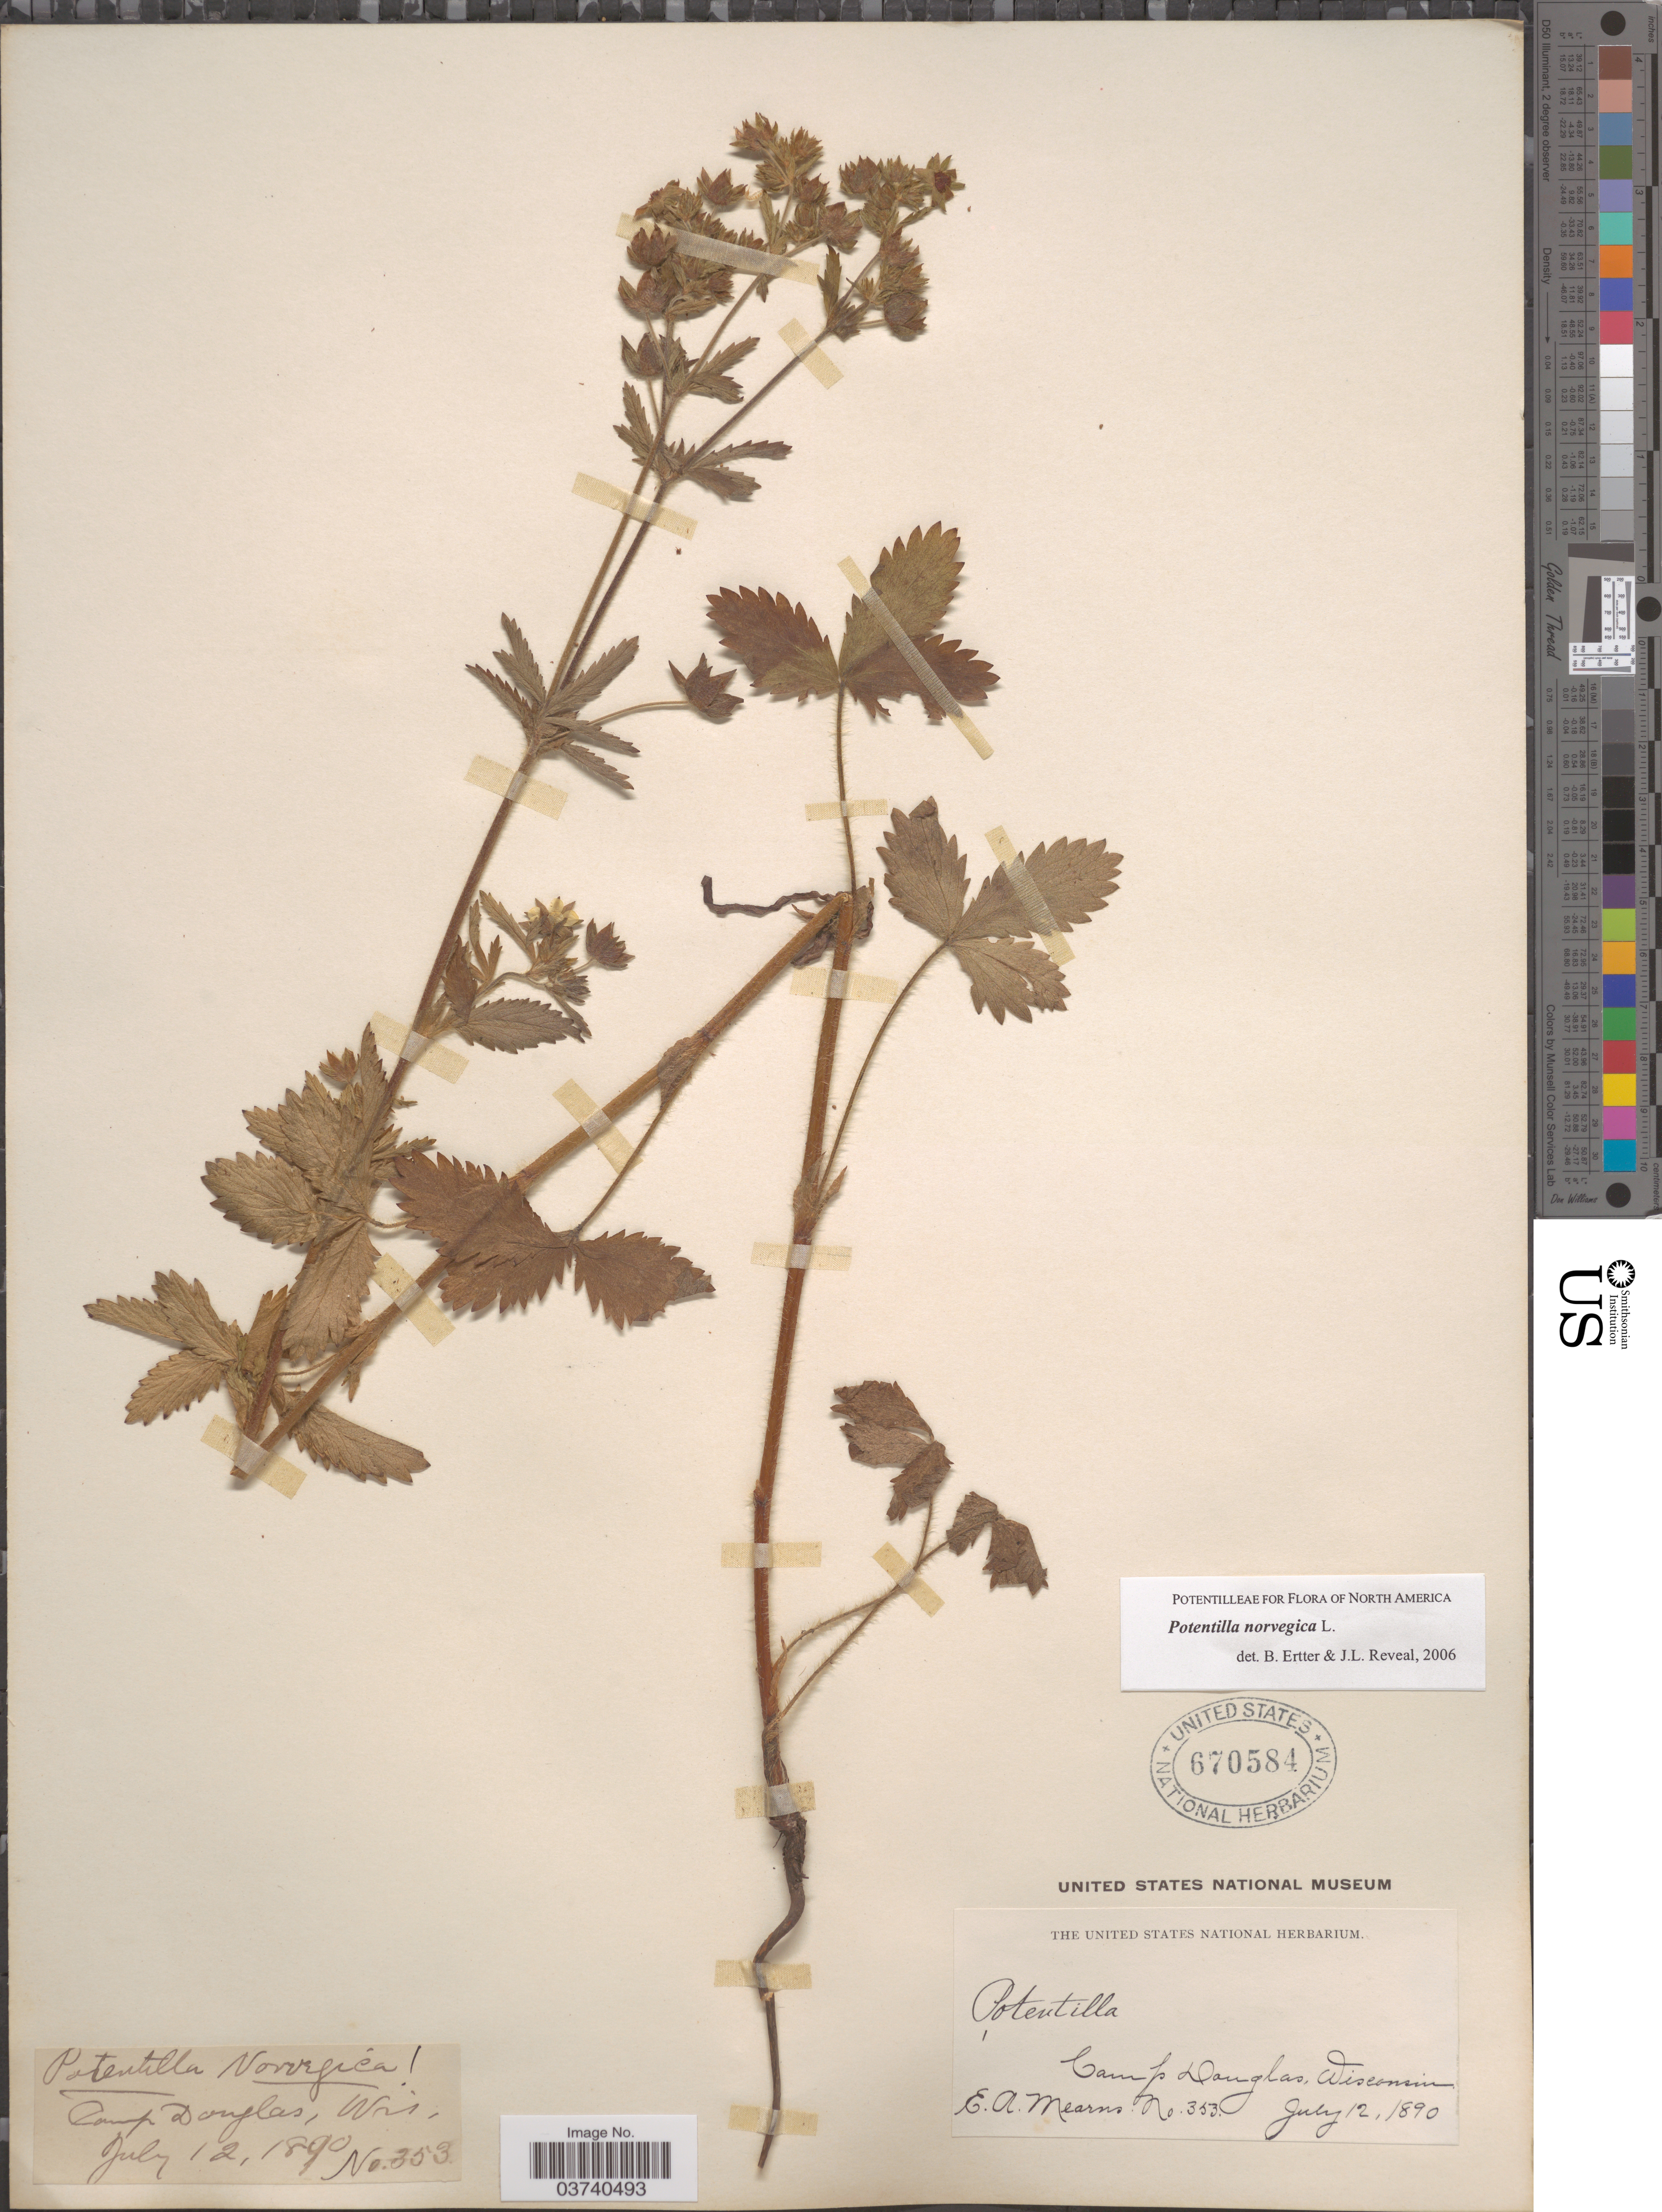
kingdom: Plantae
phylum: Tracheophyta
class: Magnoliopsida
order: Rosales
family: Rosaceae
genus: Potentilla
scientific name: Potentilla norvegica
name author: L.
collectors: E. A. Mearns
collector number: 353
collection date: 1890-07-12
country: United States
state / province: Wisconsin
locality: Camp Douglas.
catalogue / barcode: US 670584